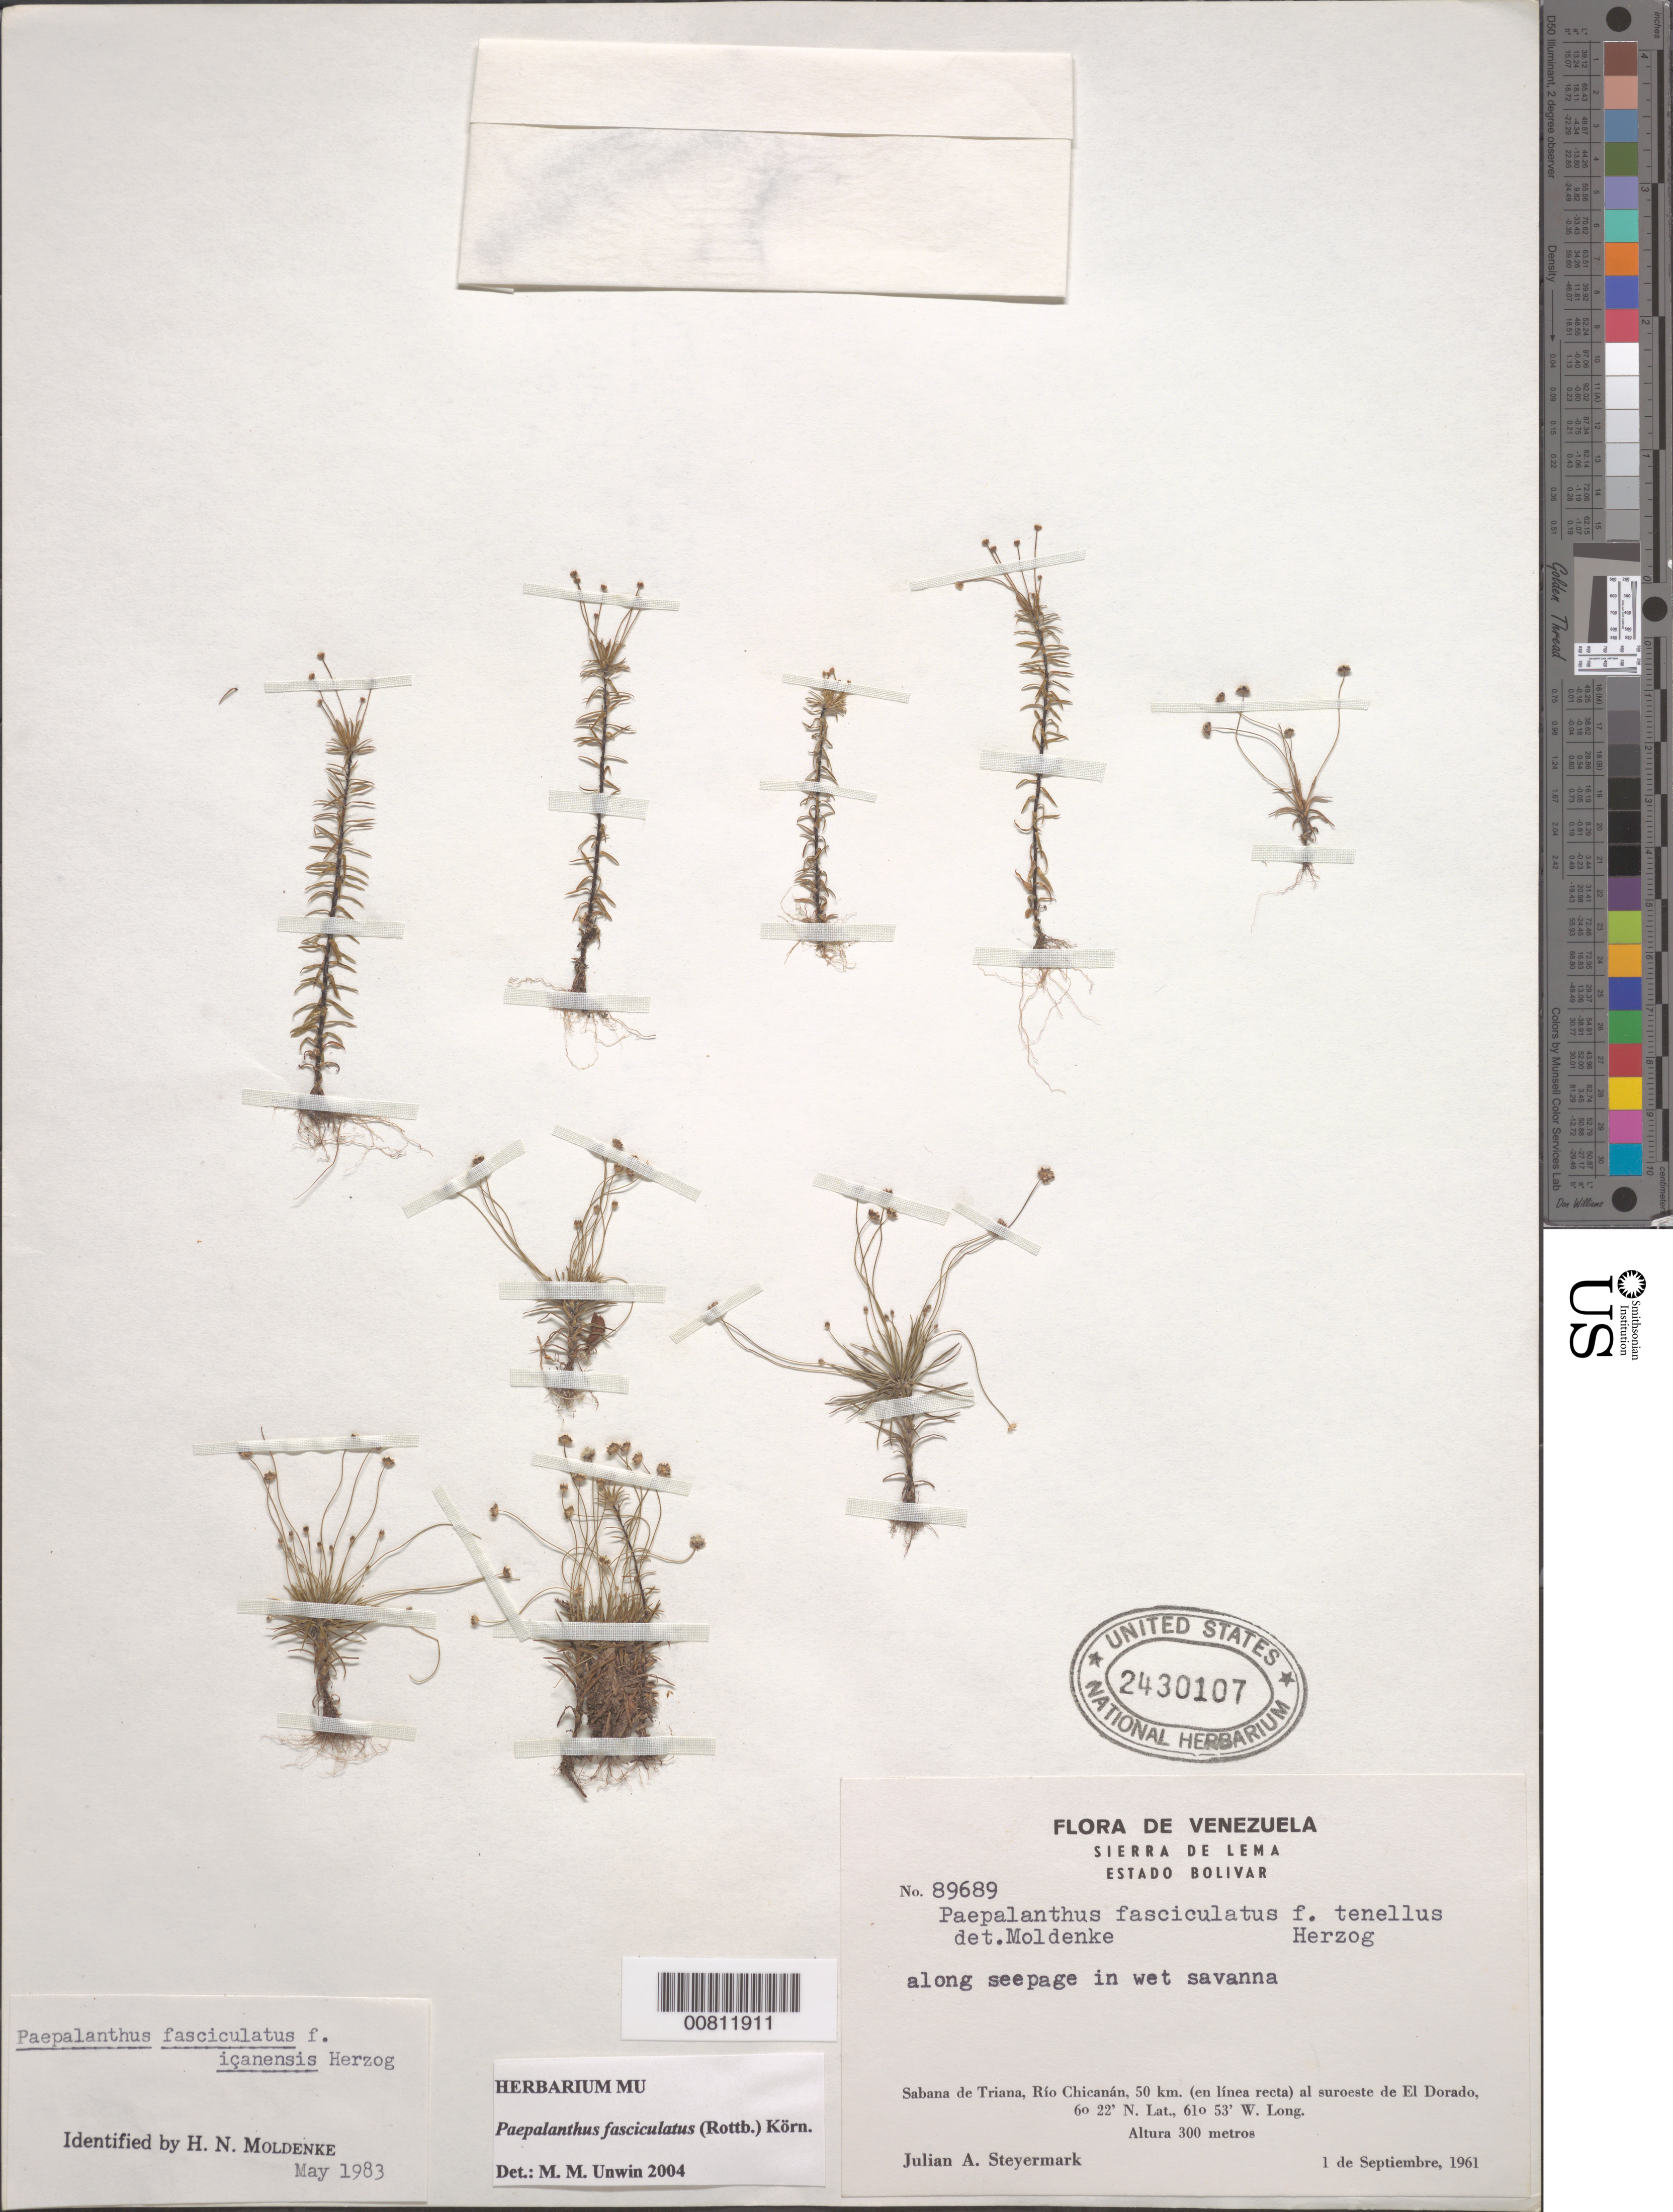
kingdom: Plantae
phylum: Tracheophyta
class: Liliopsida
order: Poales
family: Eriocaulaceae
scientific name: Giuliettia fasciculata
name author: (Rottb.) Andrino & Sano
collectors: J. Steyermark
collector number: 89689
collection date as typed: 1-Sep-61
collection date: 1961-09-01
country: Venezuela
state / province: Bolívar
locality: Sabana de Triana, Río Chicanán, 50 km (in línea recta) al SW de El Dorado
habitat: Along seepage in wet savanna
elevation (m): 300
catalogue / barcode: US 2430107